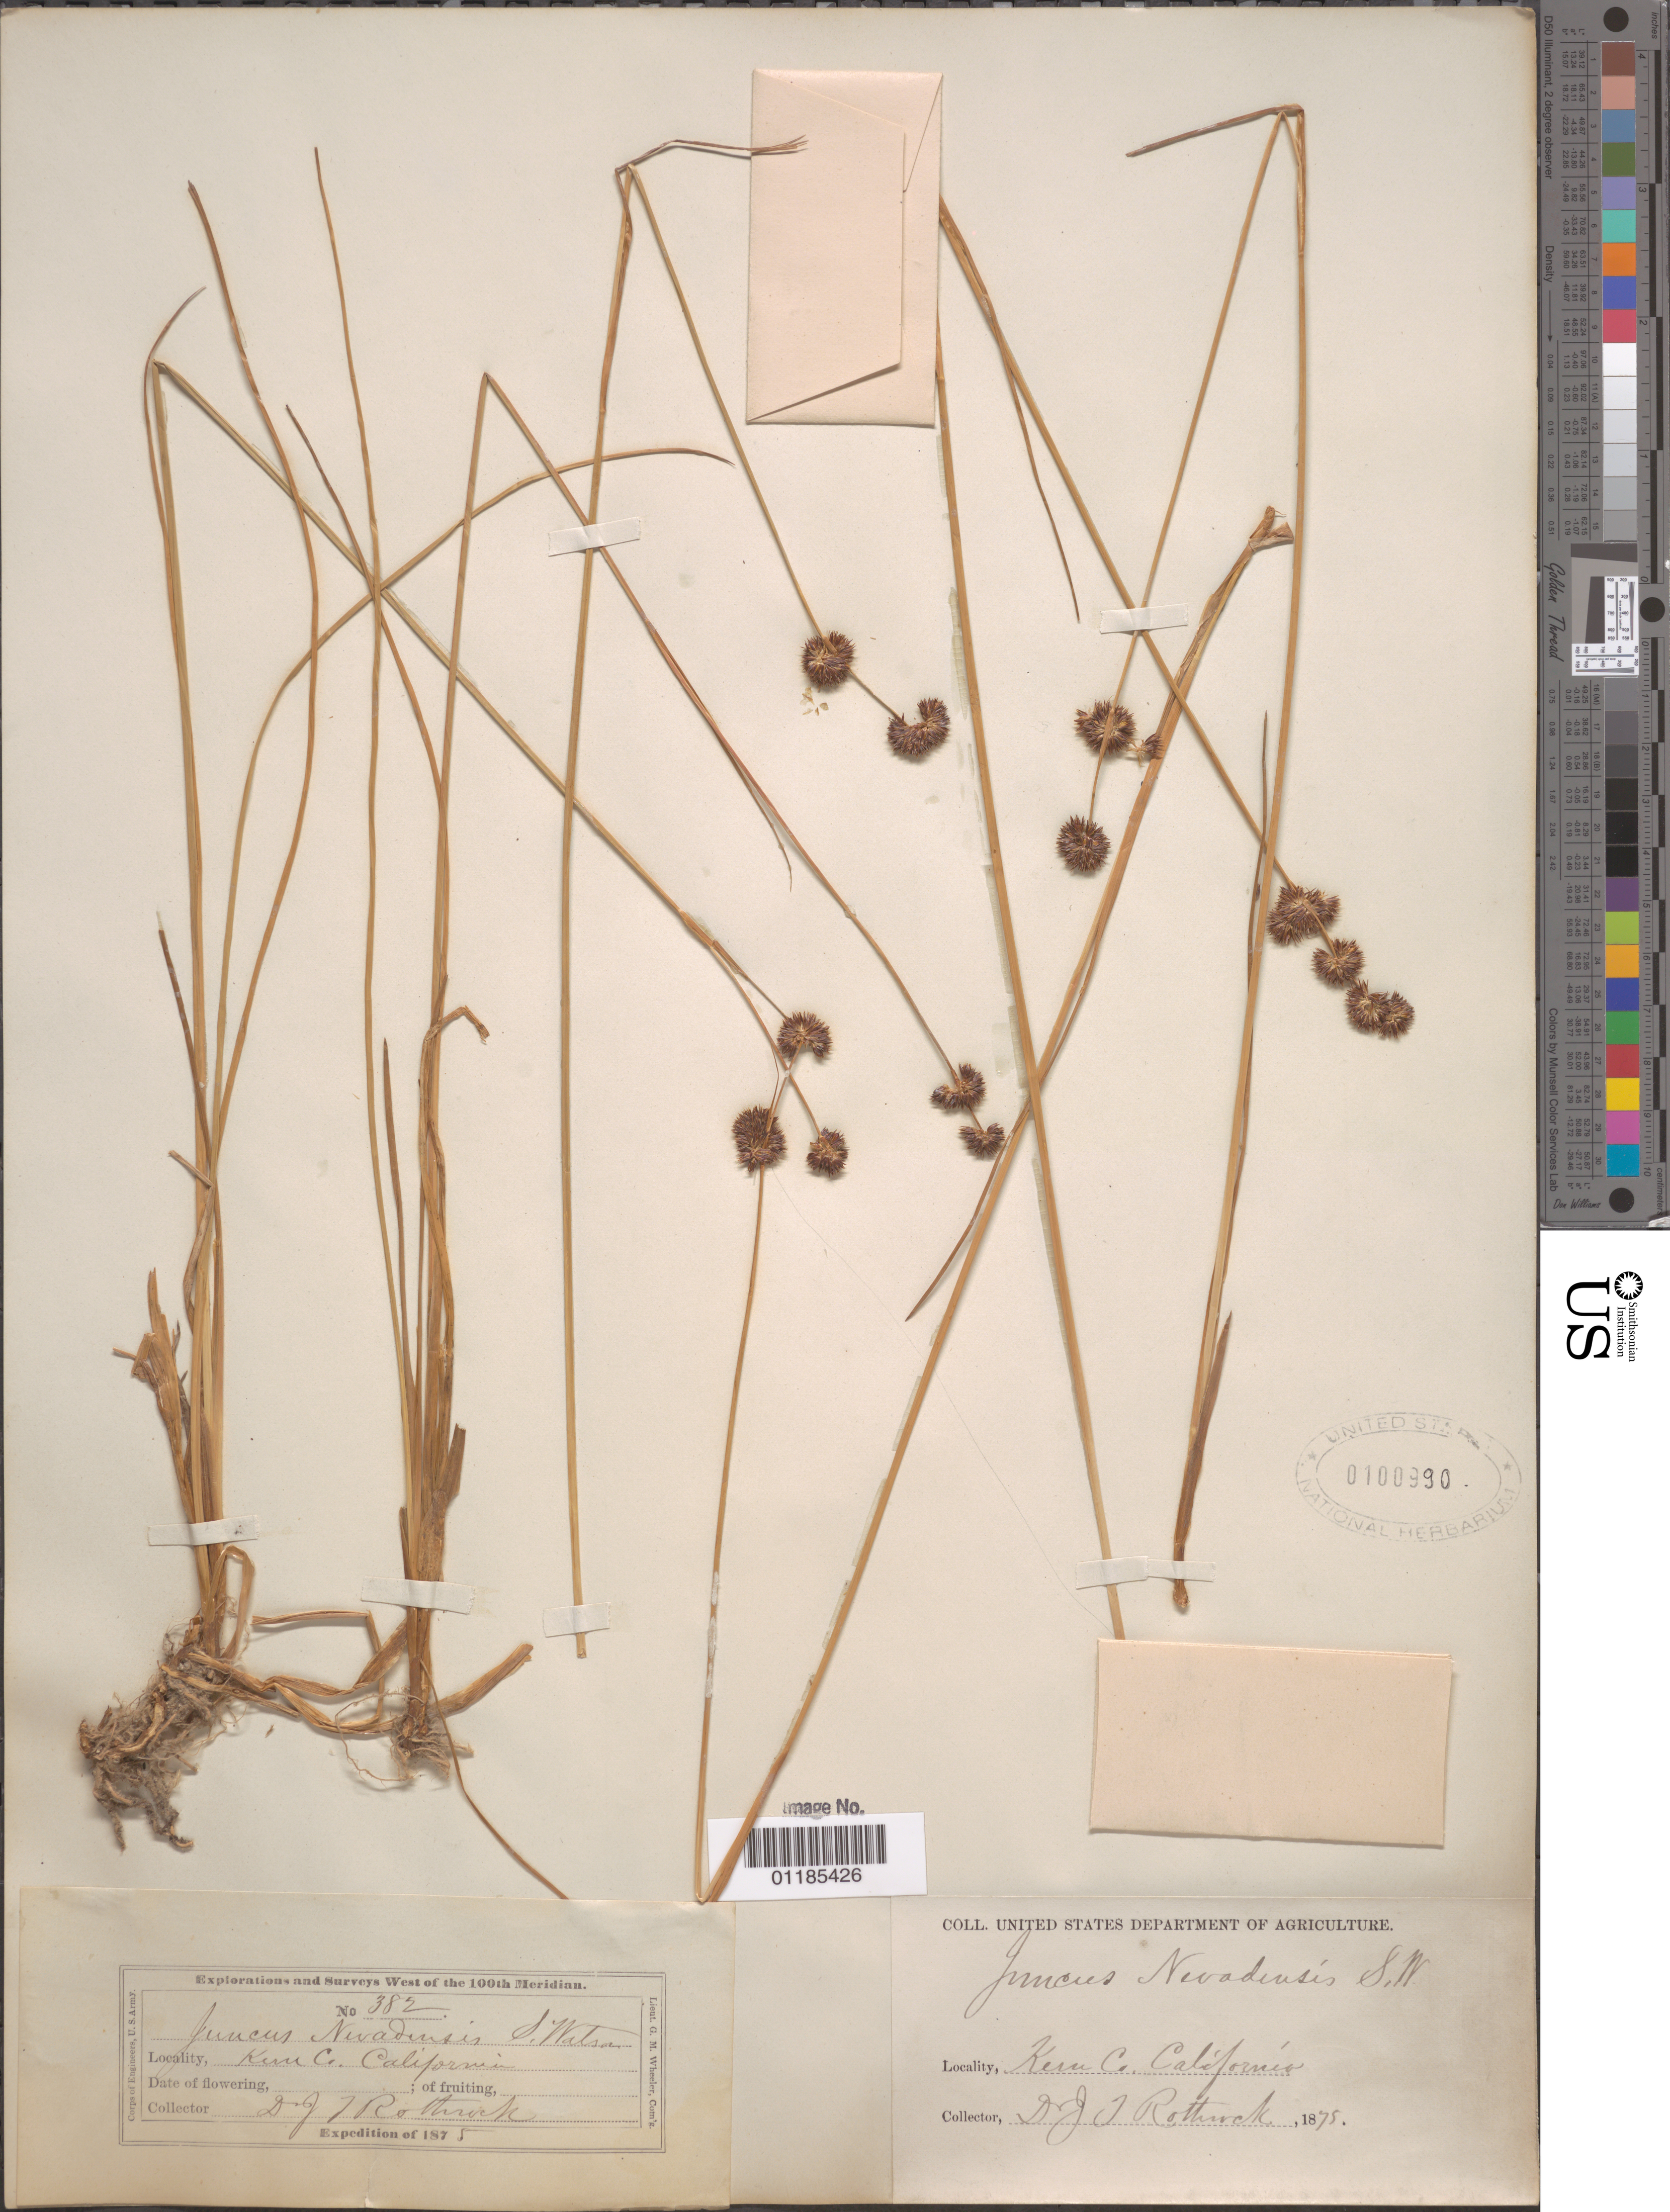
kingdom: Plantae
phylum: Tracheophyta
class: Liliopsida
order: Poales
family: Juncaceae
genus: Juncus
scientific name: Juncus nevadensis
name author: S. Watson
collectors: J. T. Rothrock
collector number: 382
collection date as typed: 1875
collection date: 1875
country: United States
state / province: California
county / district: Kern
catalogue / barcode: US 100990